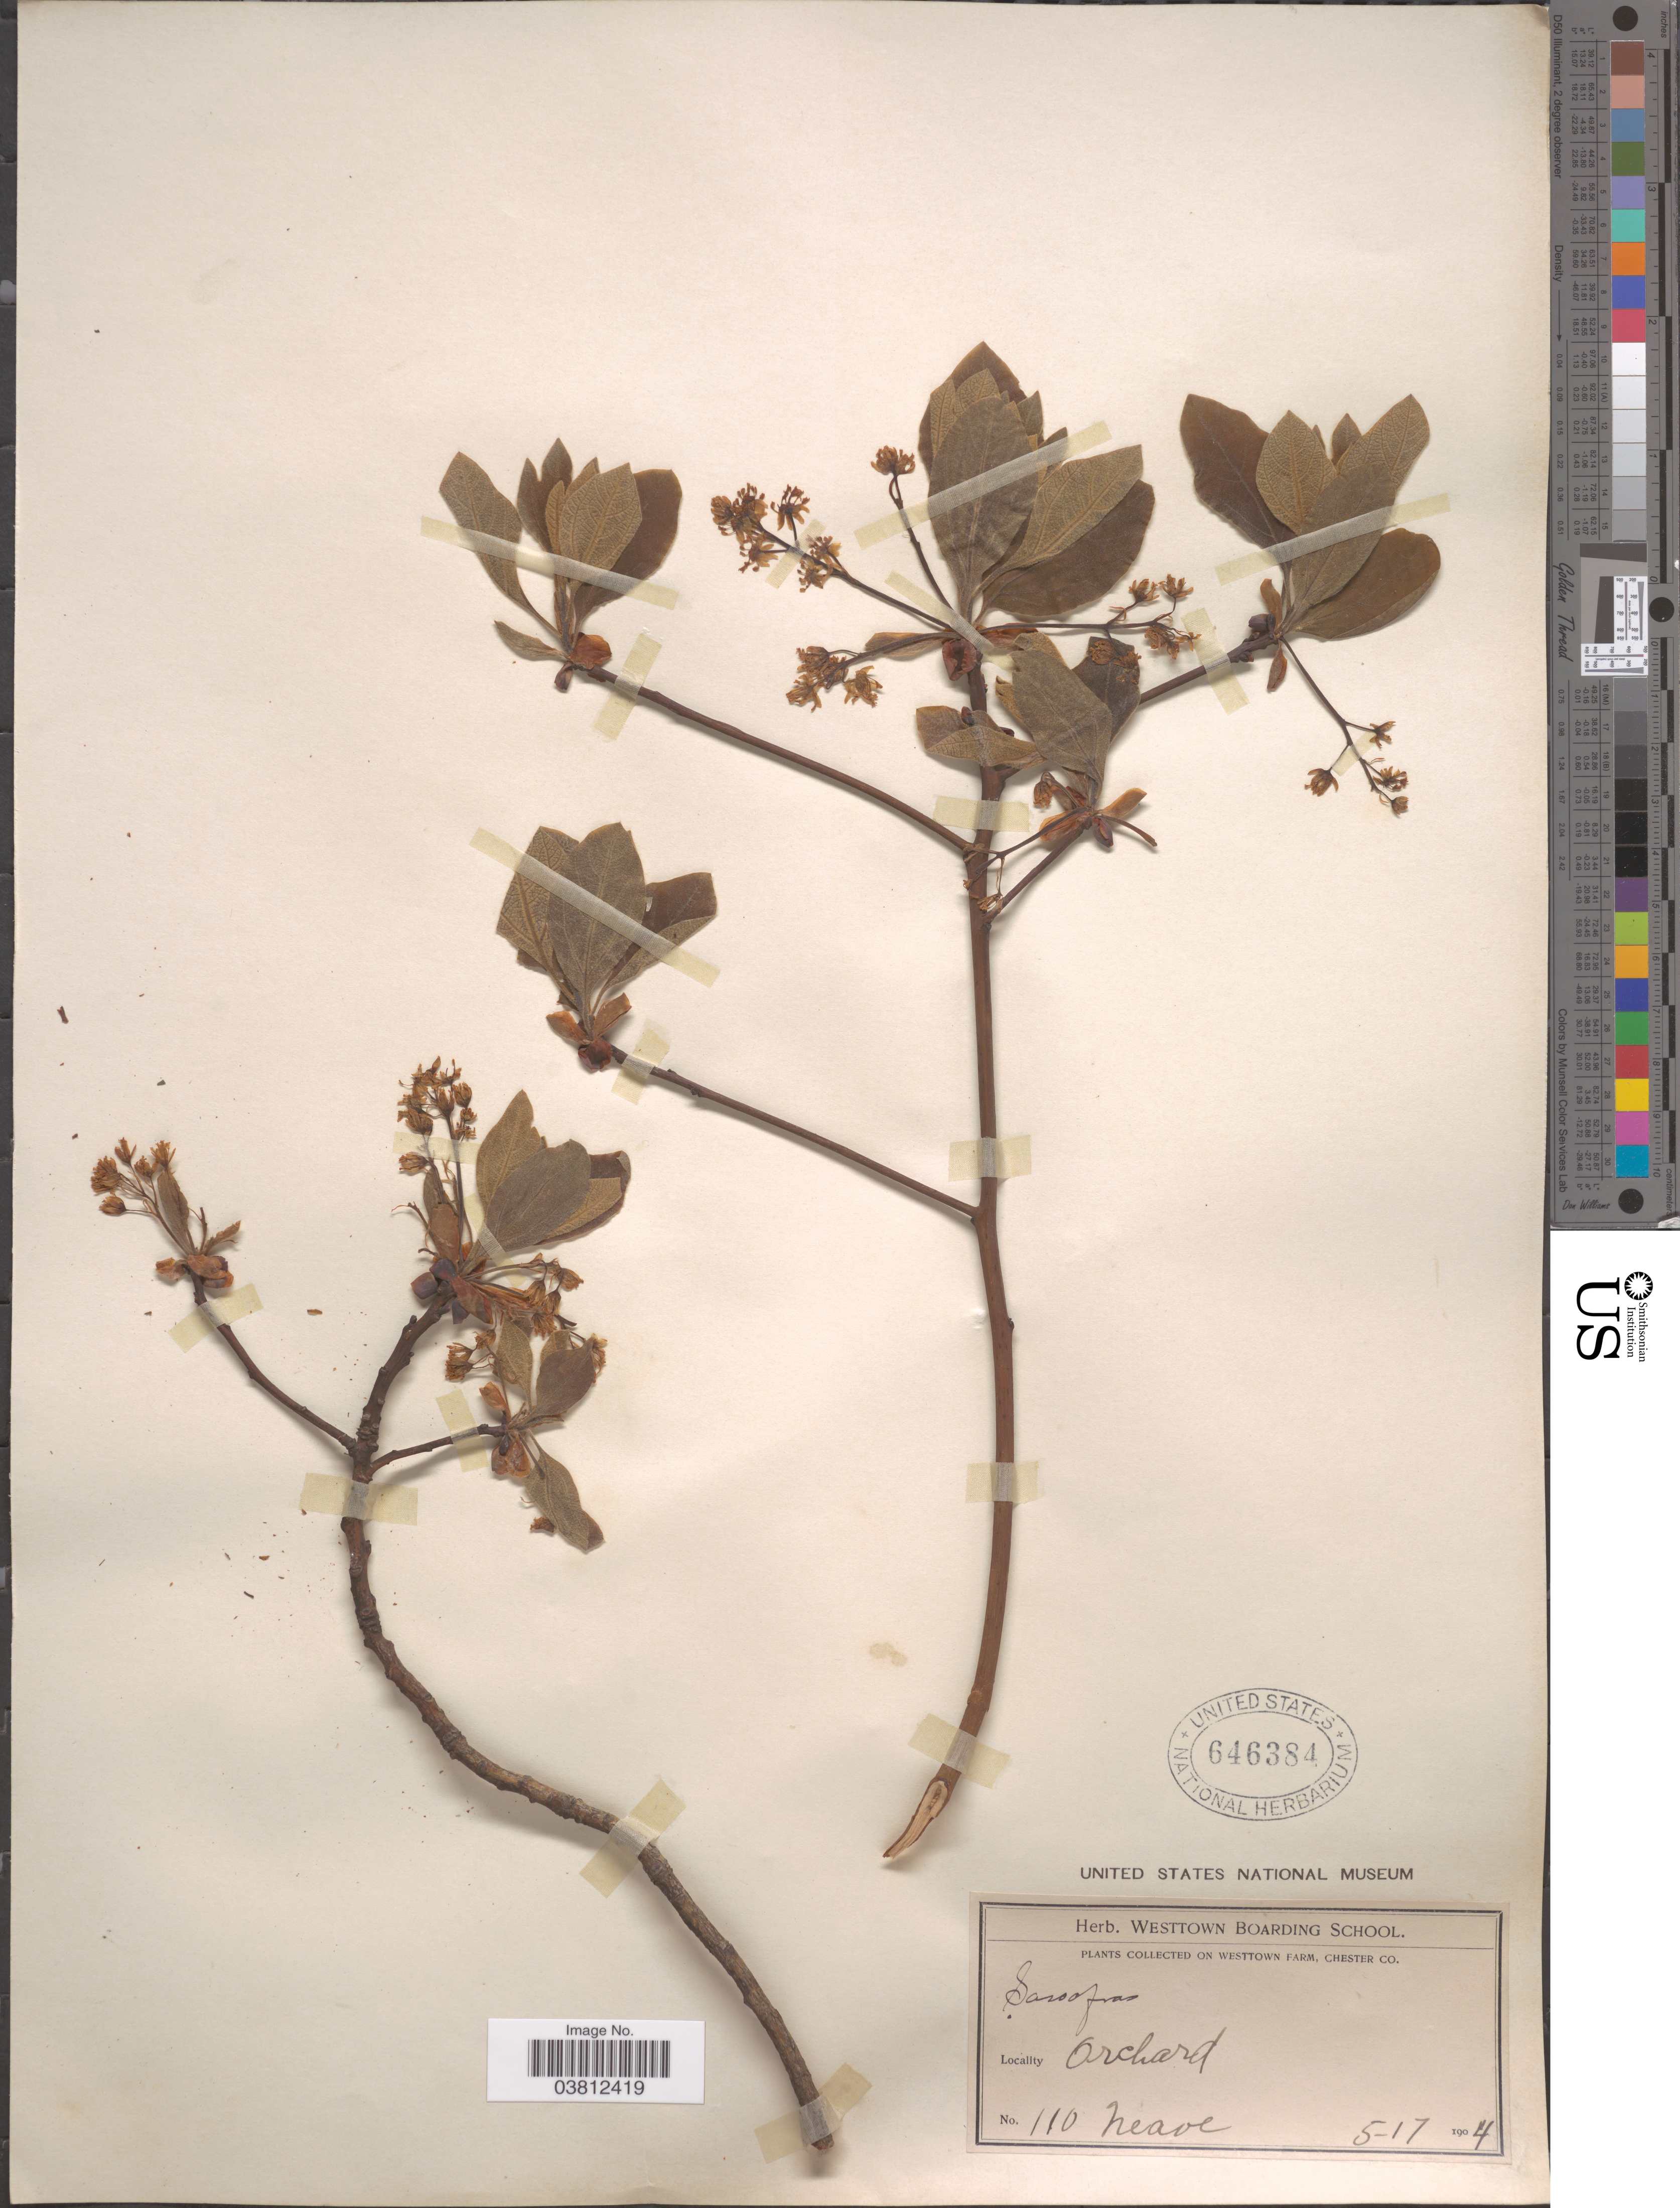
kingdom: Plantae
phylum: Tracheophyta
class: Magnoliopsida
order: Laurales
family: Lauraceae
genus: Sassafras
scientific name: Sassafras albidum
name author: (Nutt.) Nees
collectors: Neave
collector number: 110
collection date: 1904-05-17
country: United States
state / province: Pennsylvania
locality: Westtown Farm, Chester Co. Orchard.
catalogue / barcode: US 646384